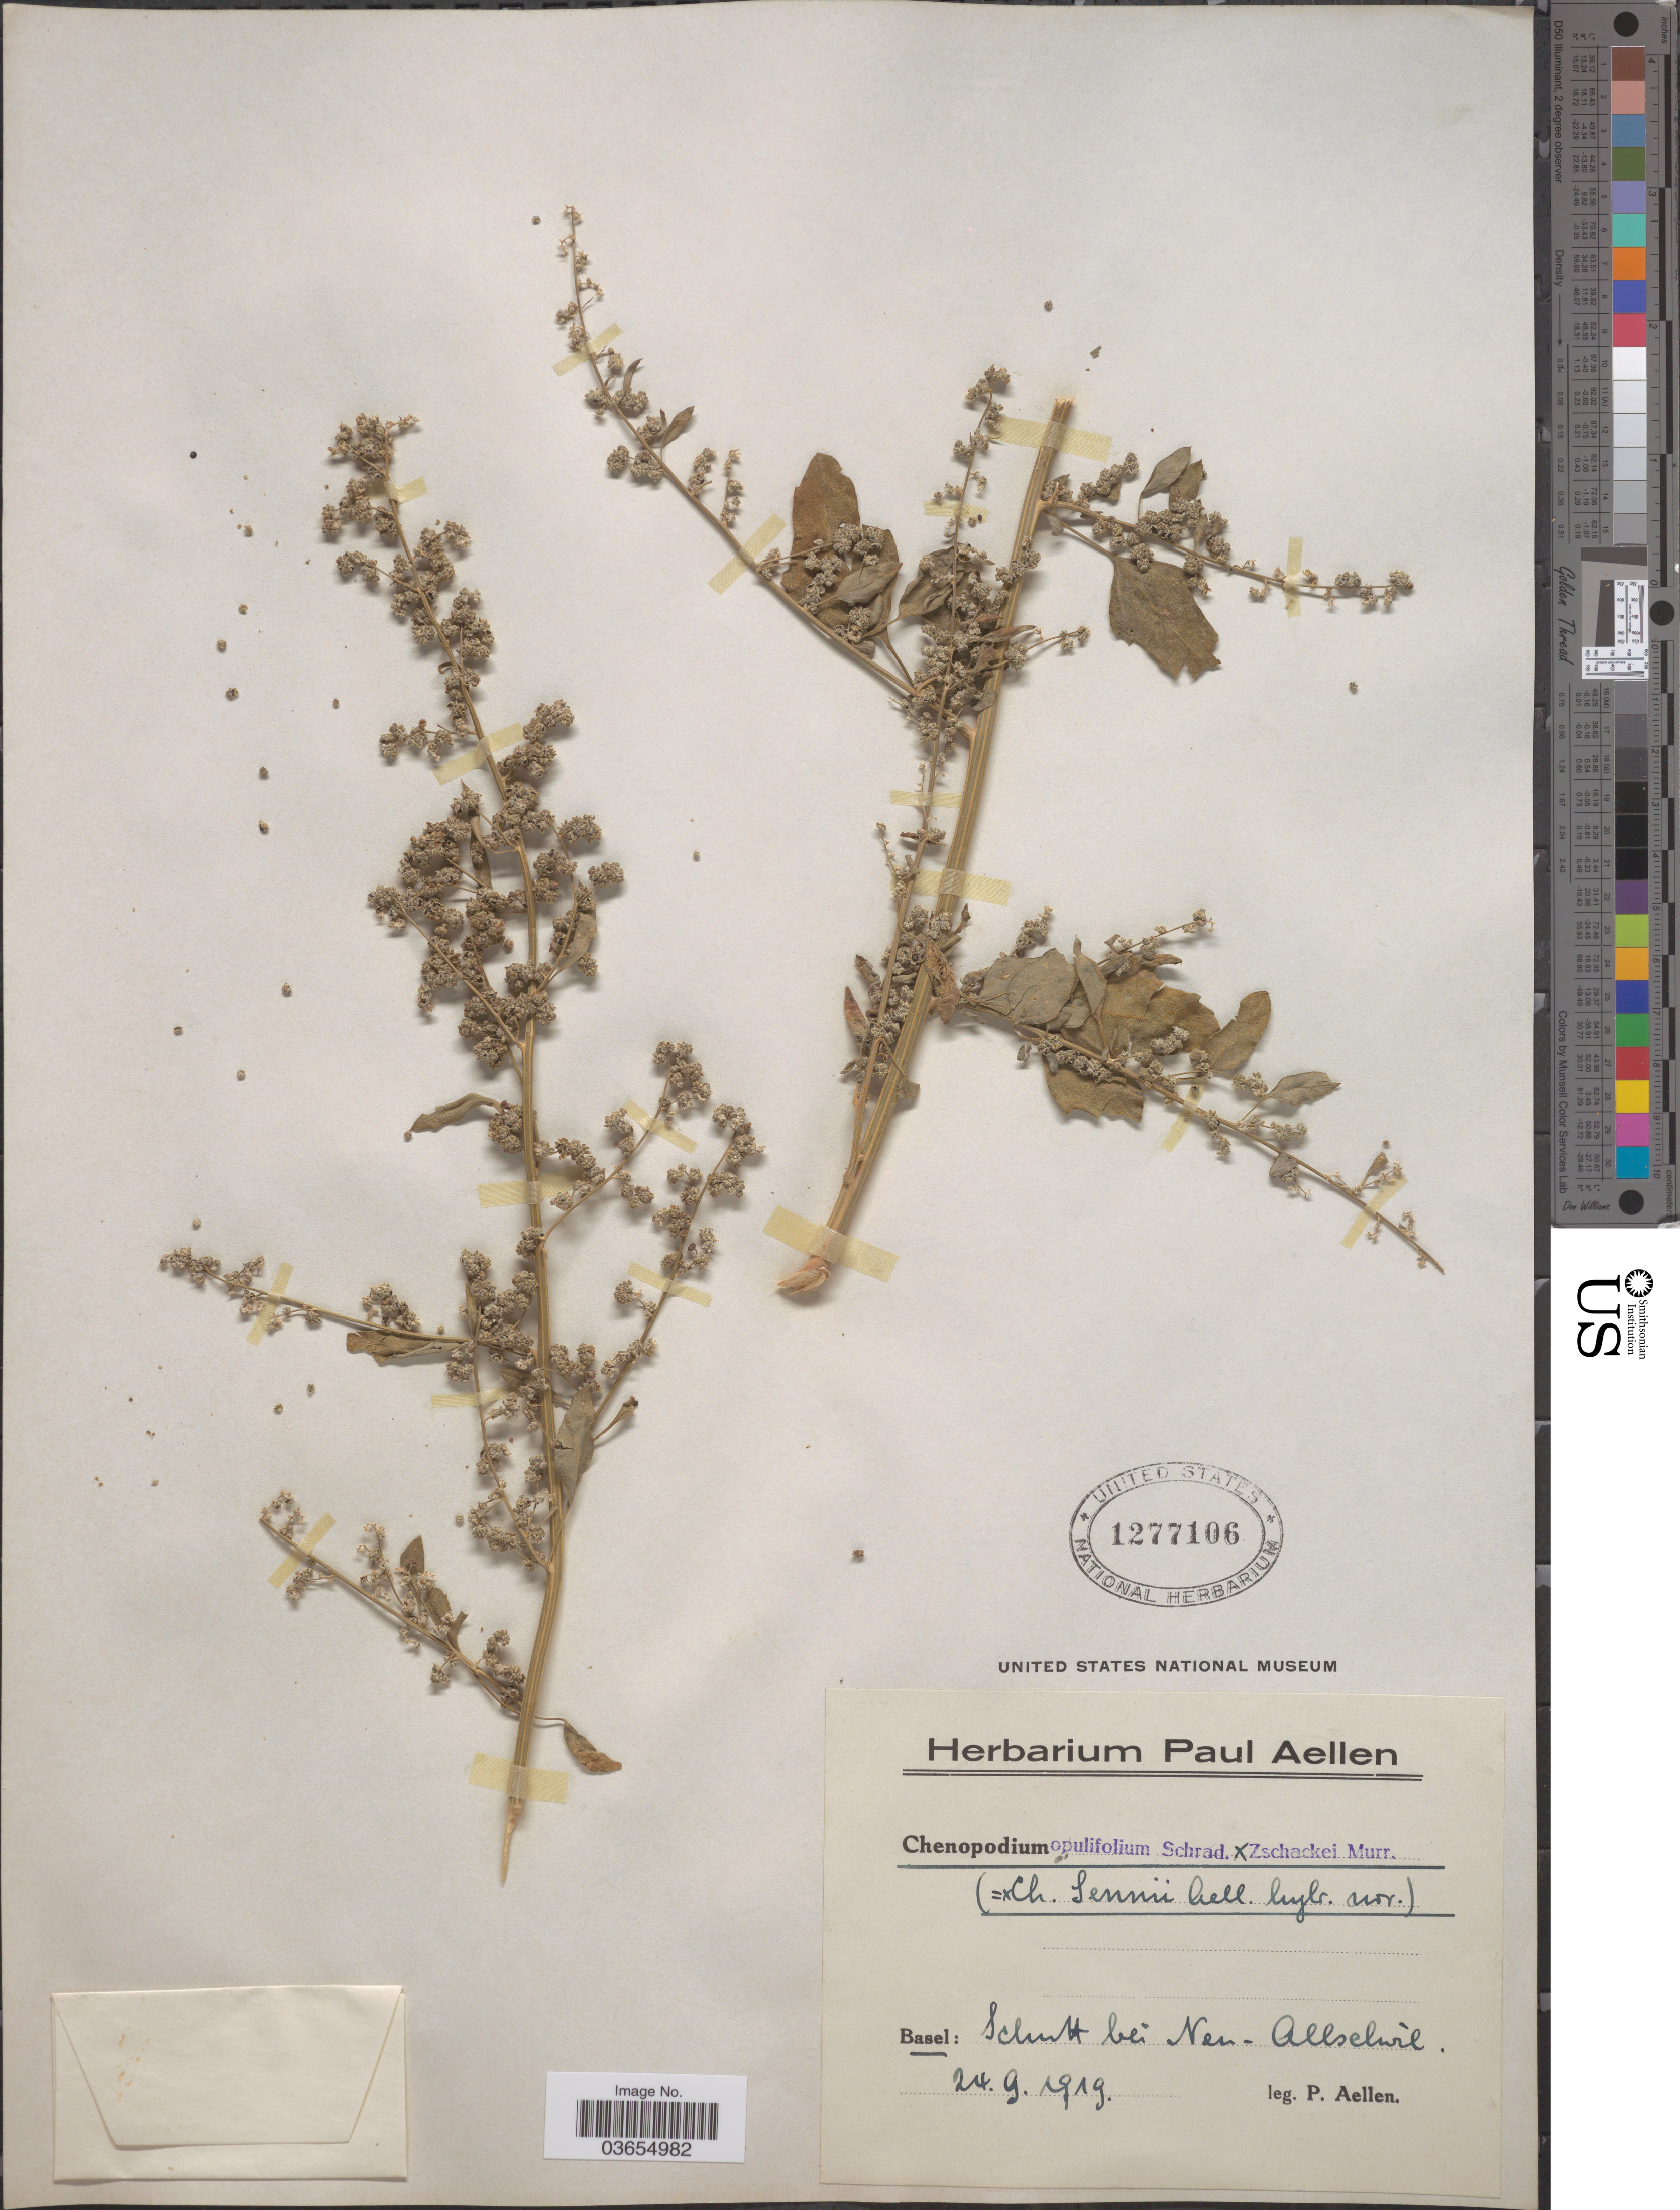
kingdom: Plantae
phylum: Tracheophyta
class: Magnoliopsida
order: Caryophyllales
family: Amaranthaceae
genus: Chenopodium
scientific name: Chenopodium opulifolium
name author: Schrad. ex W.D.J. Koch & Ziz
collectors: P. Aellen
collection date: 1919-09-24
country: Switzerland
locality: Basel: Schutt bei Neu-Allschwil.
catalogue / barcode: US 1277106